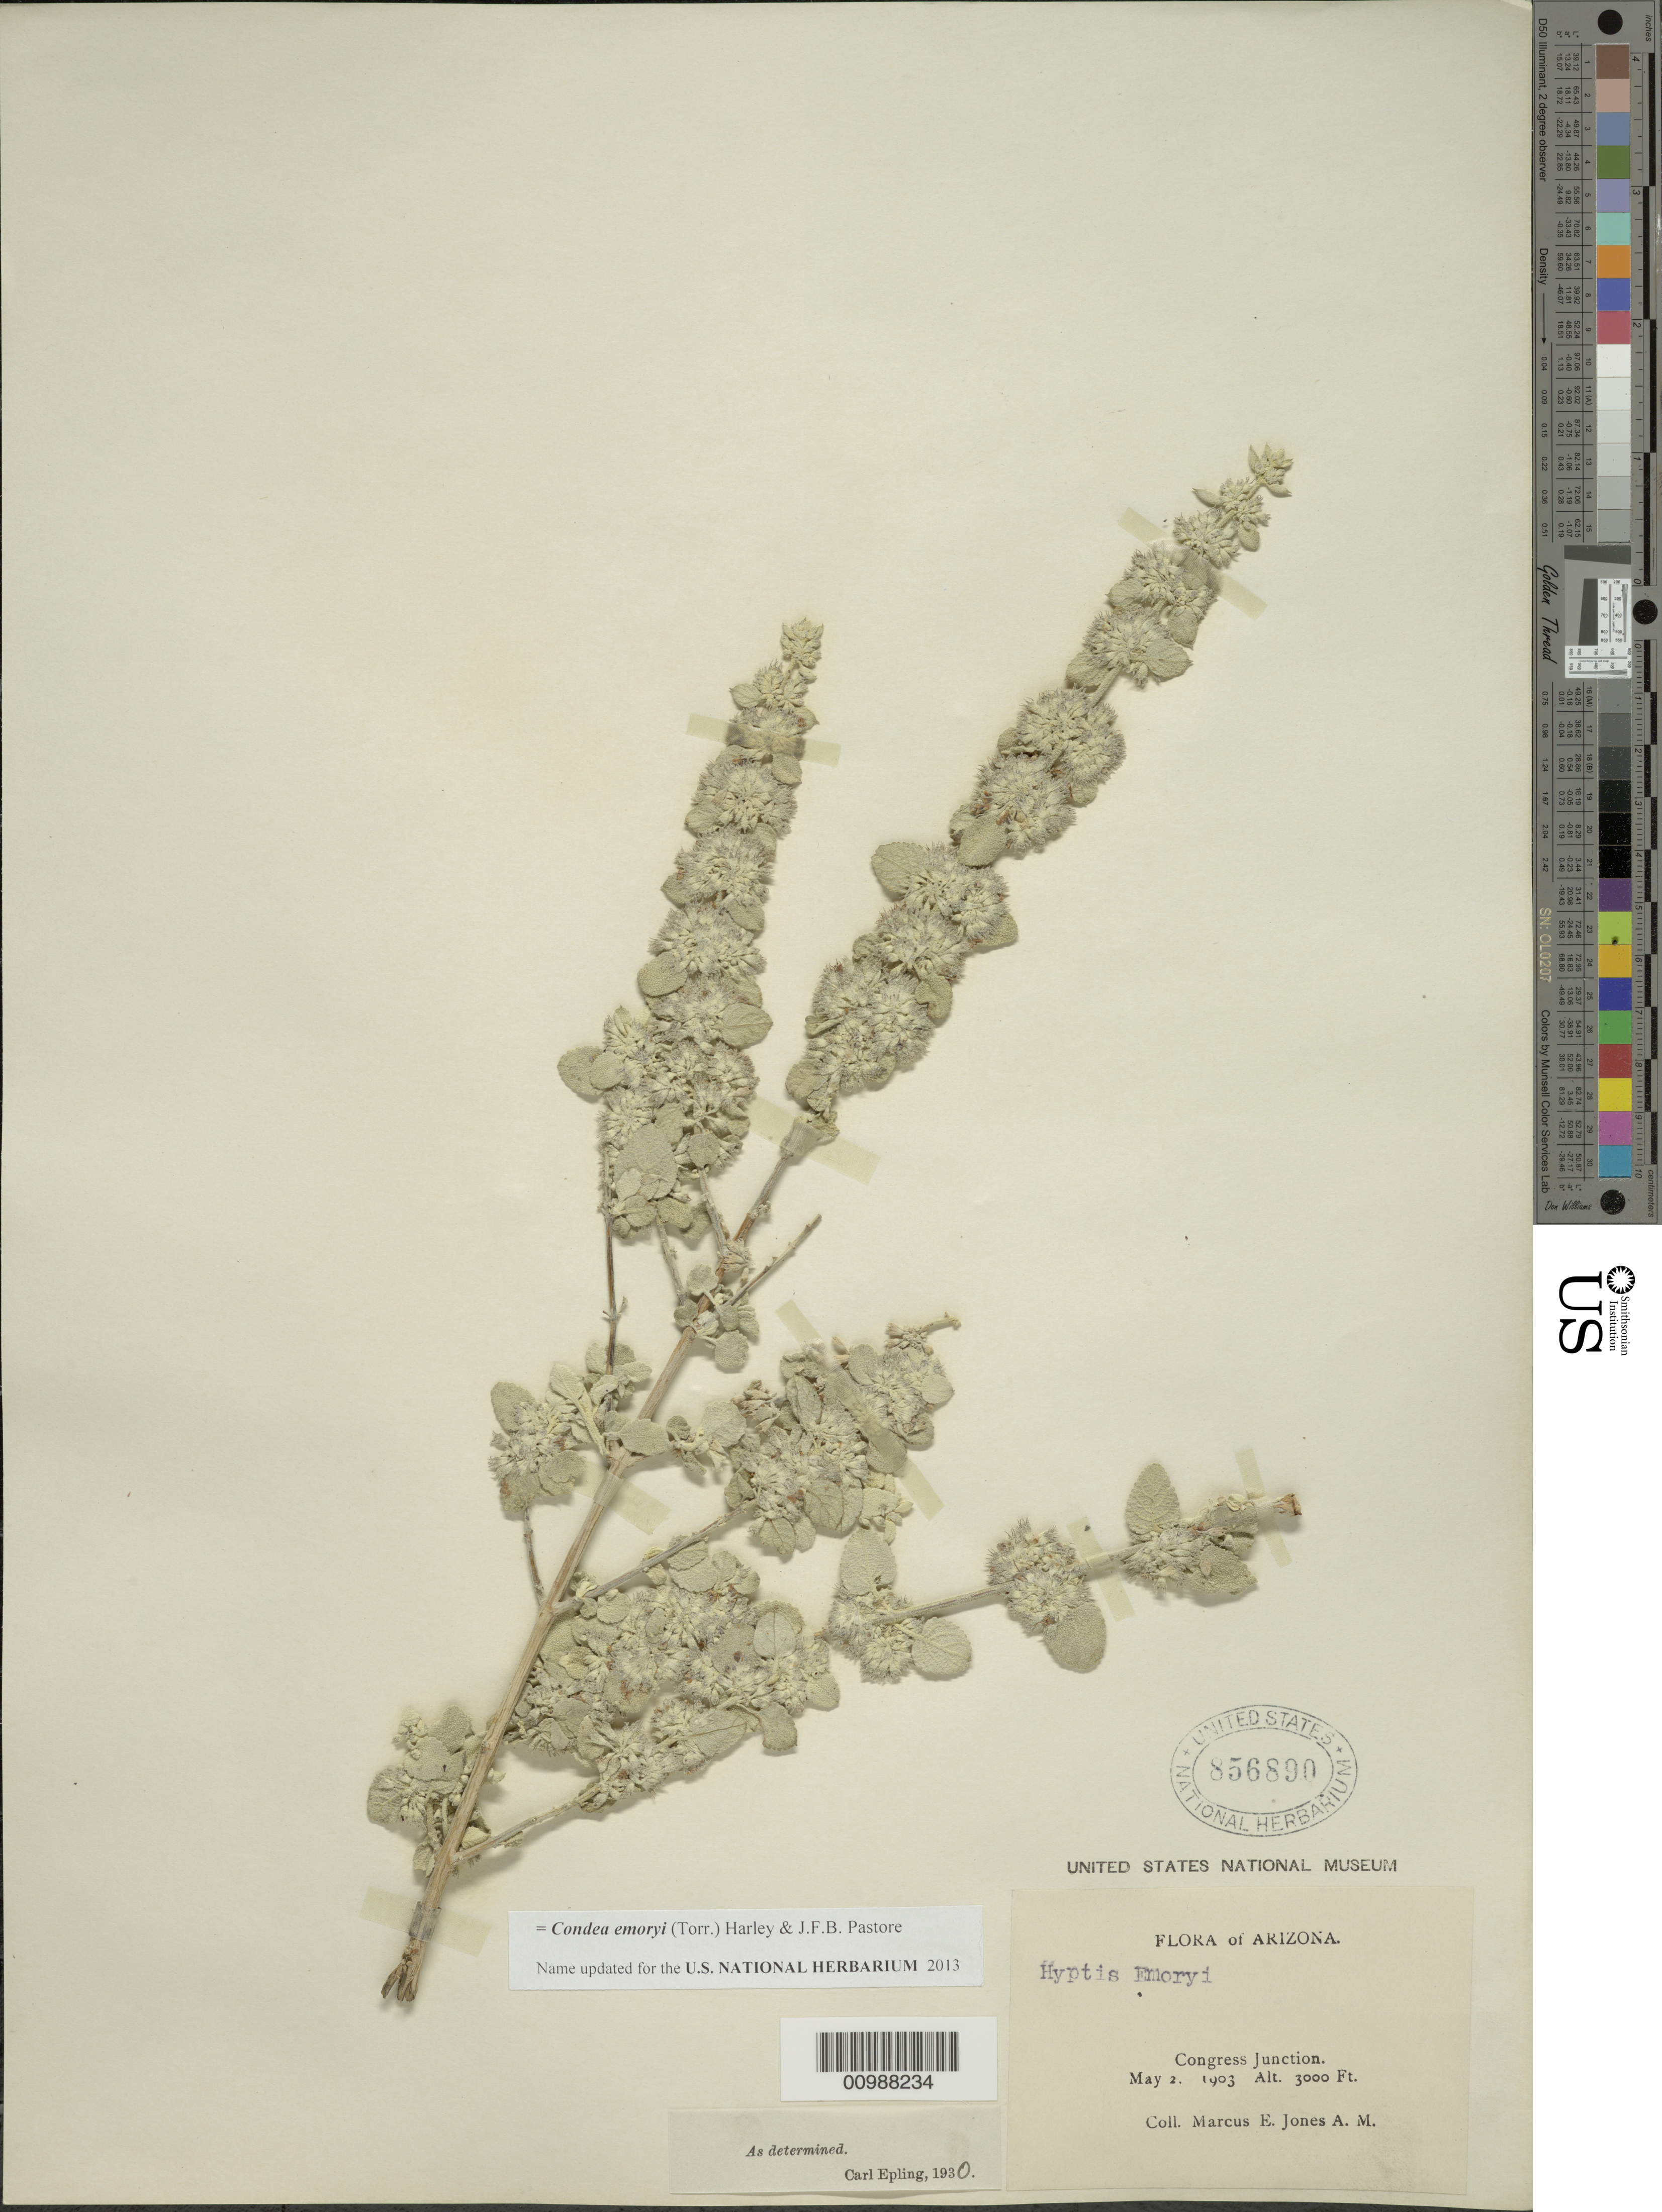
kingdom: Plantae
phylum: Tracheophyta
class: Magnoliopsida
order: Lamiales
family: Lamiaceae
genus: Condea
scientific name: Condea emoryi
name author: (Torr.) Harley & J.F.B. Pastore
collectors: M. E. Jones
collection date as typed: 02 May 1903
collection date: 1903-05-02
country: United States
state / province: Arizona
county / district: Yavapai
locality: Congress Junction.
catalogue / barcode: US 856890